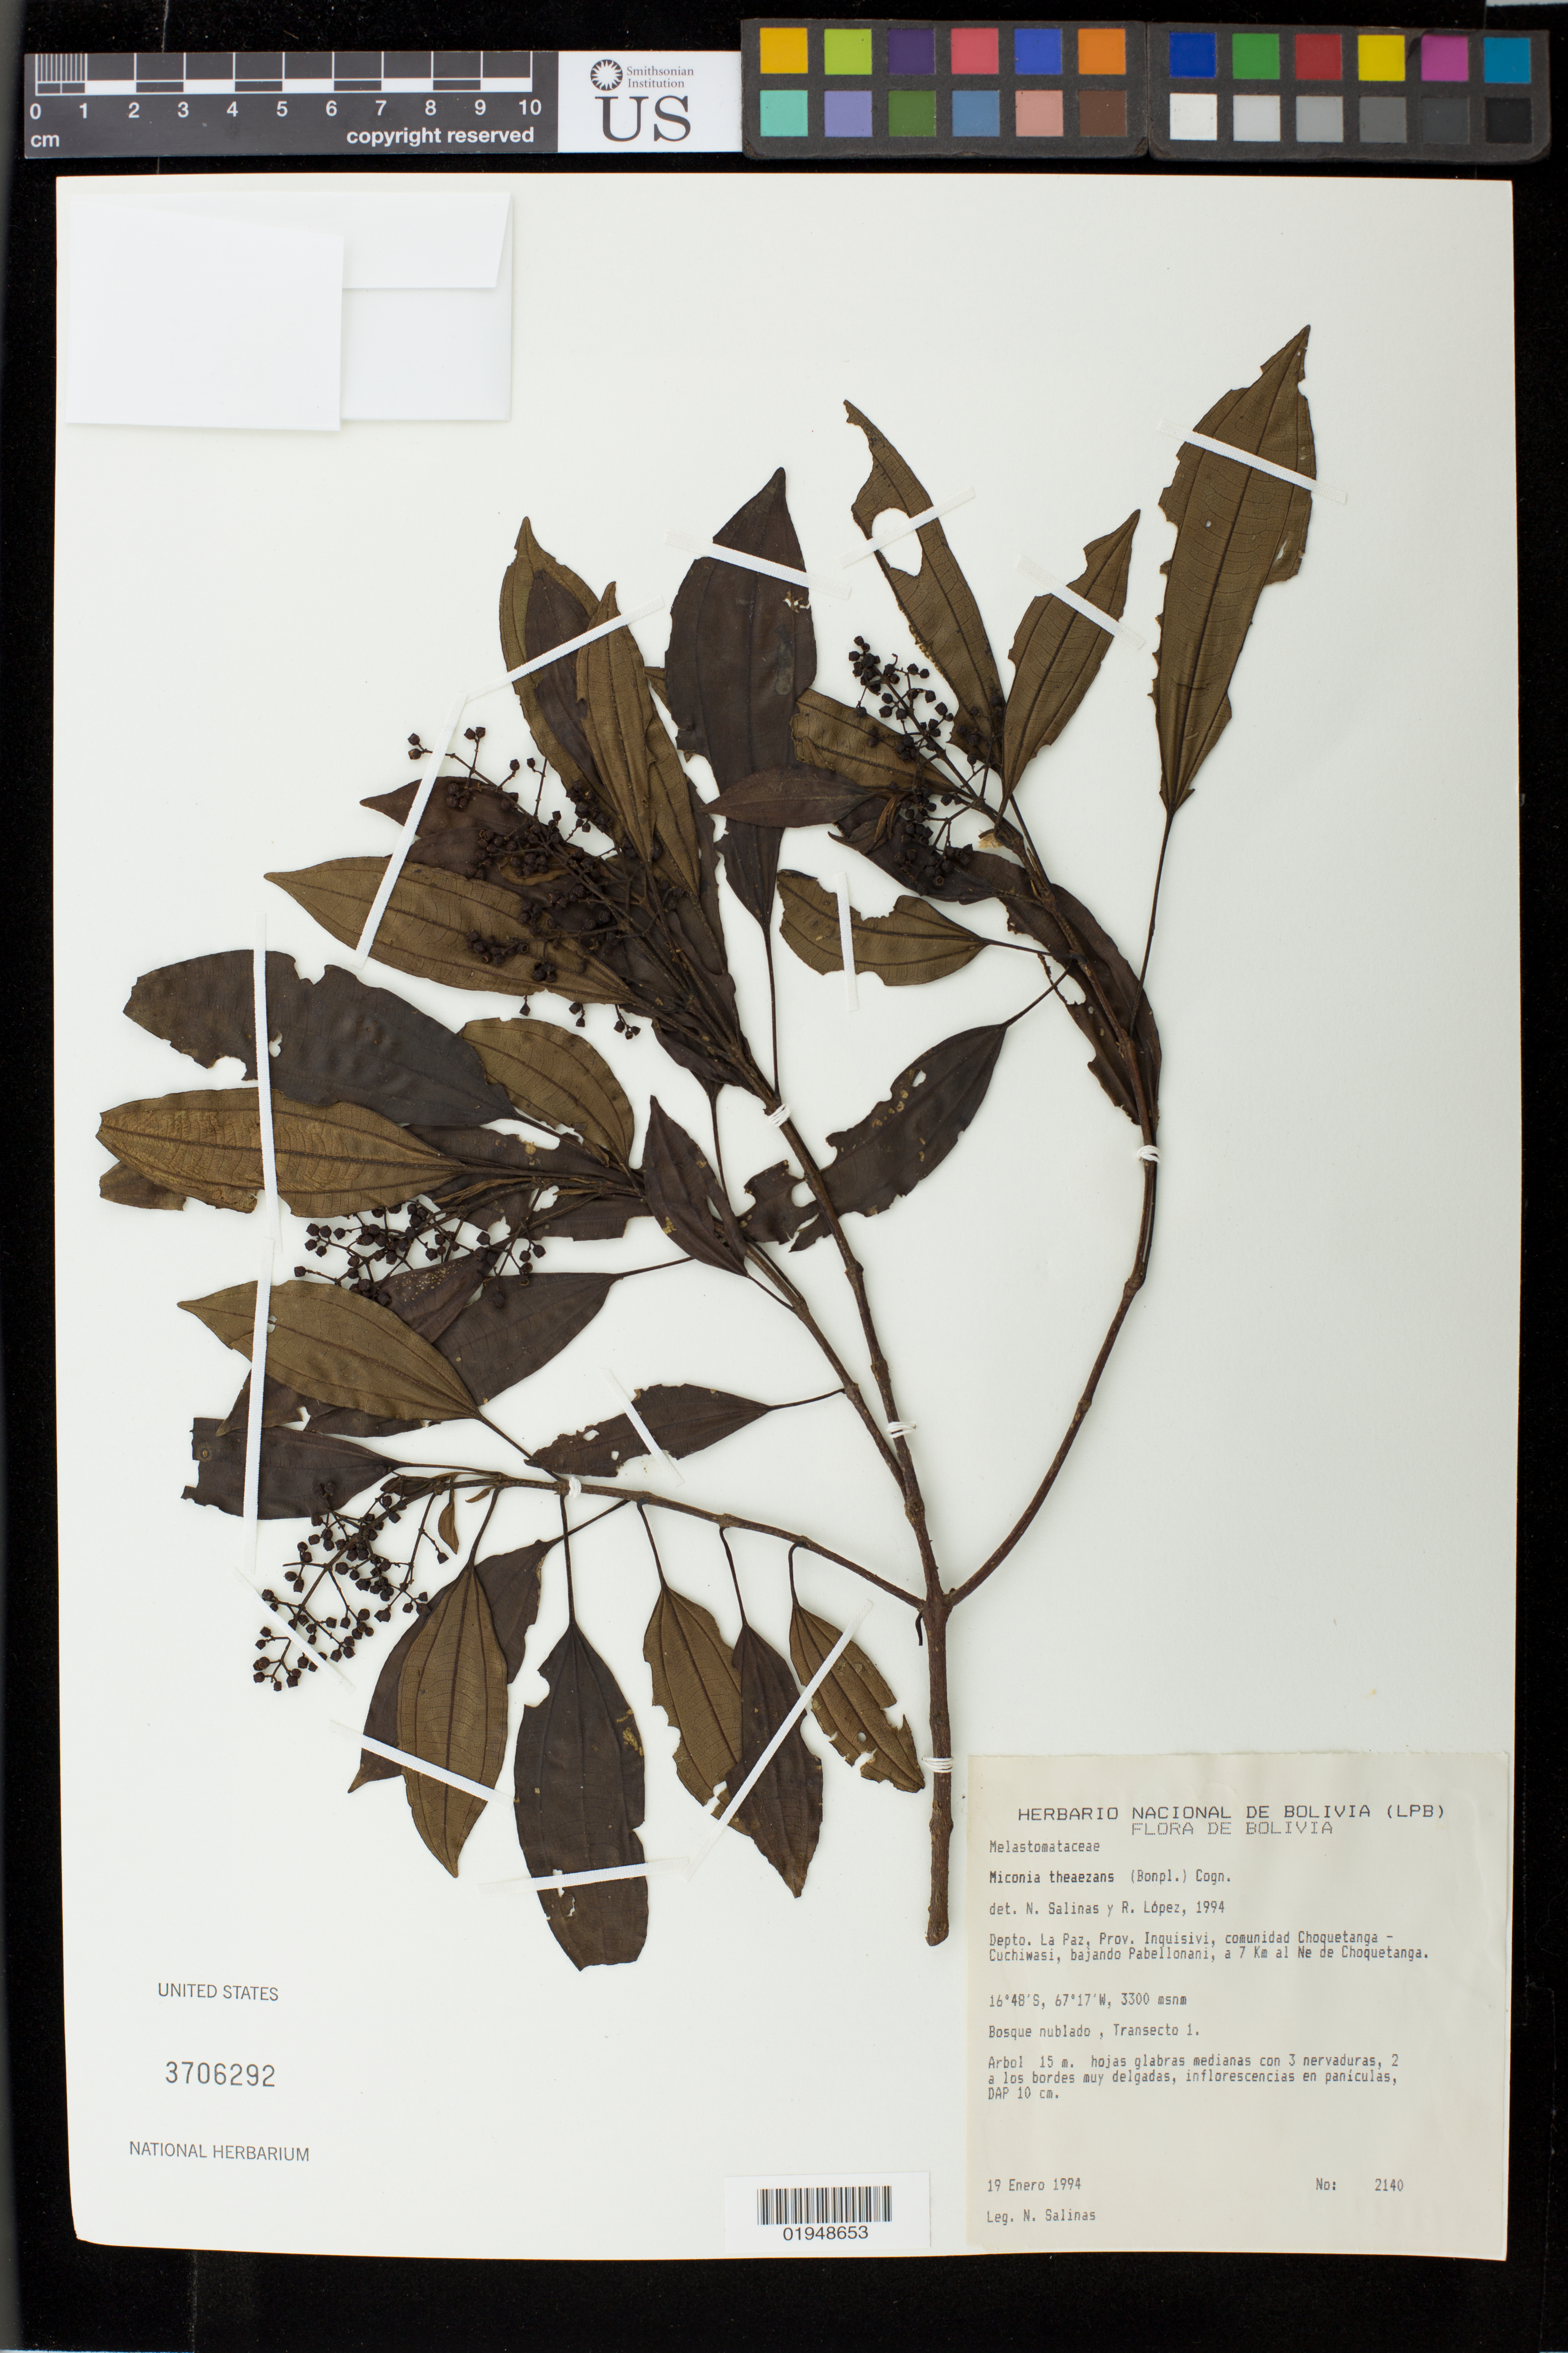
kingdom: Plantae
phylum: Tracheophyta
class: Magnoliopsida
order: Myrtales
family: Melastomataceae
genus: Miconia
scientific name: Miconia theaezans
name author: (Bonpl.) Cogn.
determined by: Salinas, N.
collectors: N. Salinas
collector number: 2140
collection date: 1994-01-19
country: Bolivia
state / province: La Paz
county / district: Inquisivi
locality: comunidad Choquetanga-Cuchiwasi, bajando Pabellonani a 7 k m al NE de Choquetanga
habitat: Cloud forest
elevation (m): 3300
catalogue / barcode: US 3706292